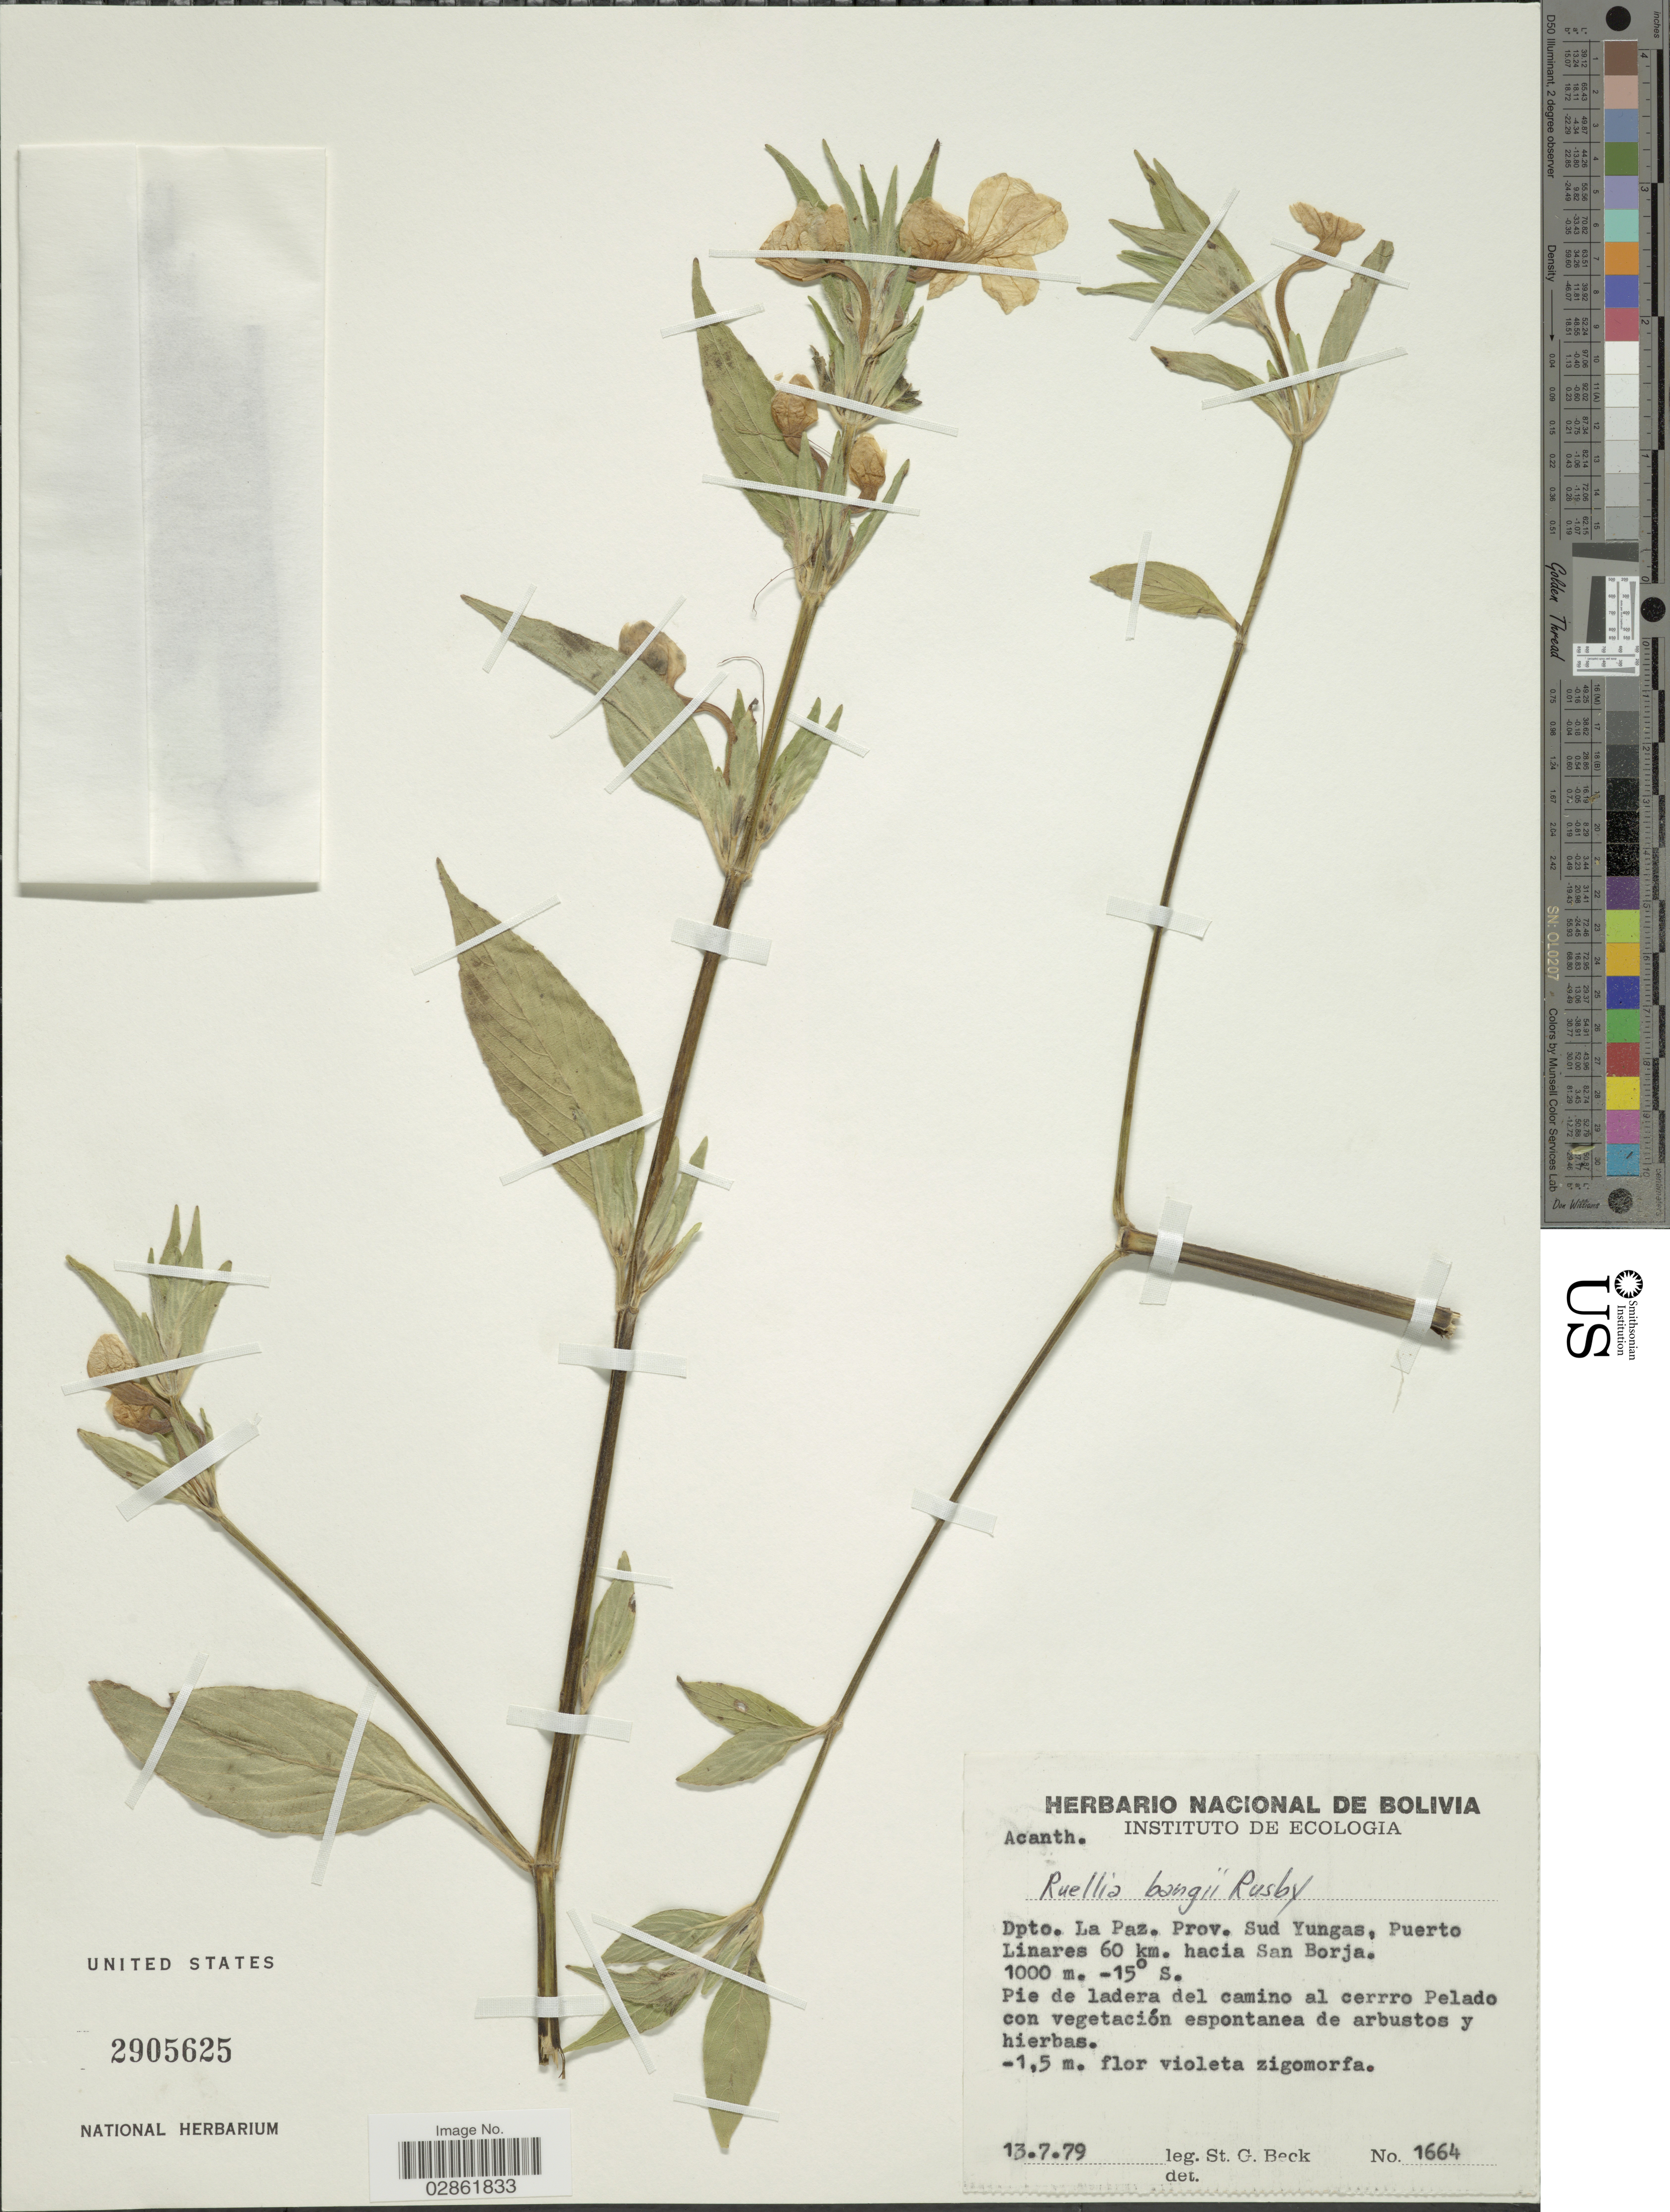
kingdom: Plantae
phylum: Tracheophyta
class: Magnoliopsida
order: Lamiales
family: Acanthaceae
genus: Ruellia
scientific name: Ruellia puri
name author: Mart. ex Nees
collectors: S. G. Beck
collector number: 1664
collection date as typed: Transcribed d/m/y: 13/7/79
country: Bolivia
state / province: La Paz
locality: Dpto. La Paz. Prov. Nor Yungas, Puerto Linares 60 km. hacia San Borja.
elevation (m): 1000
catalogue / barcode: US 2905625